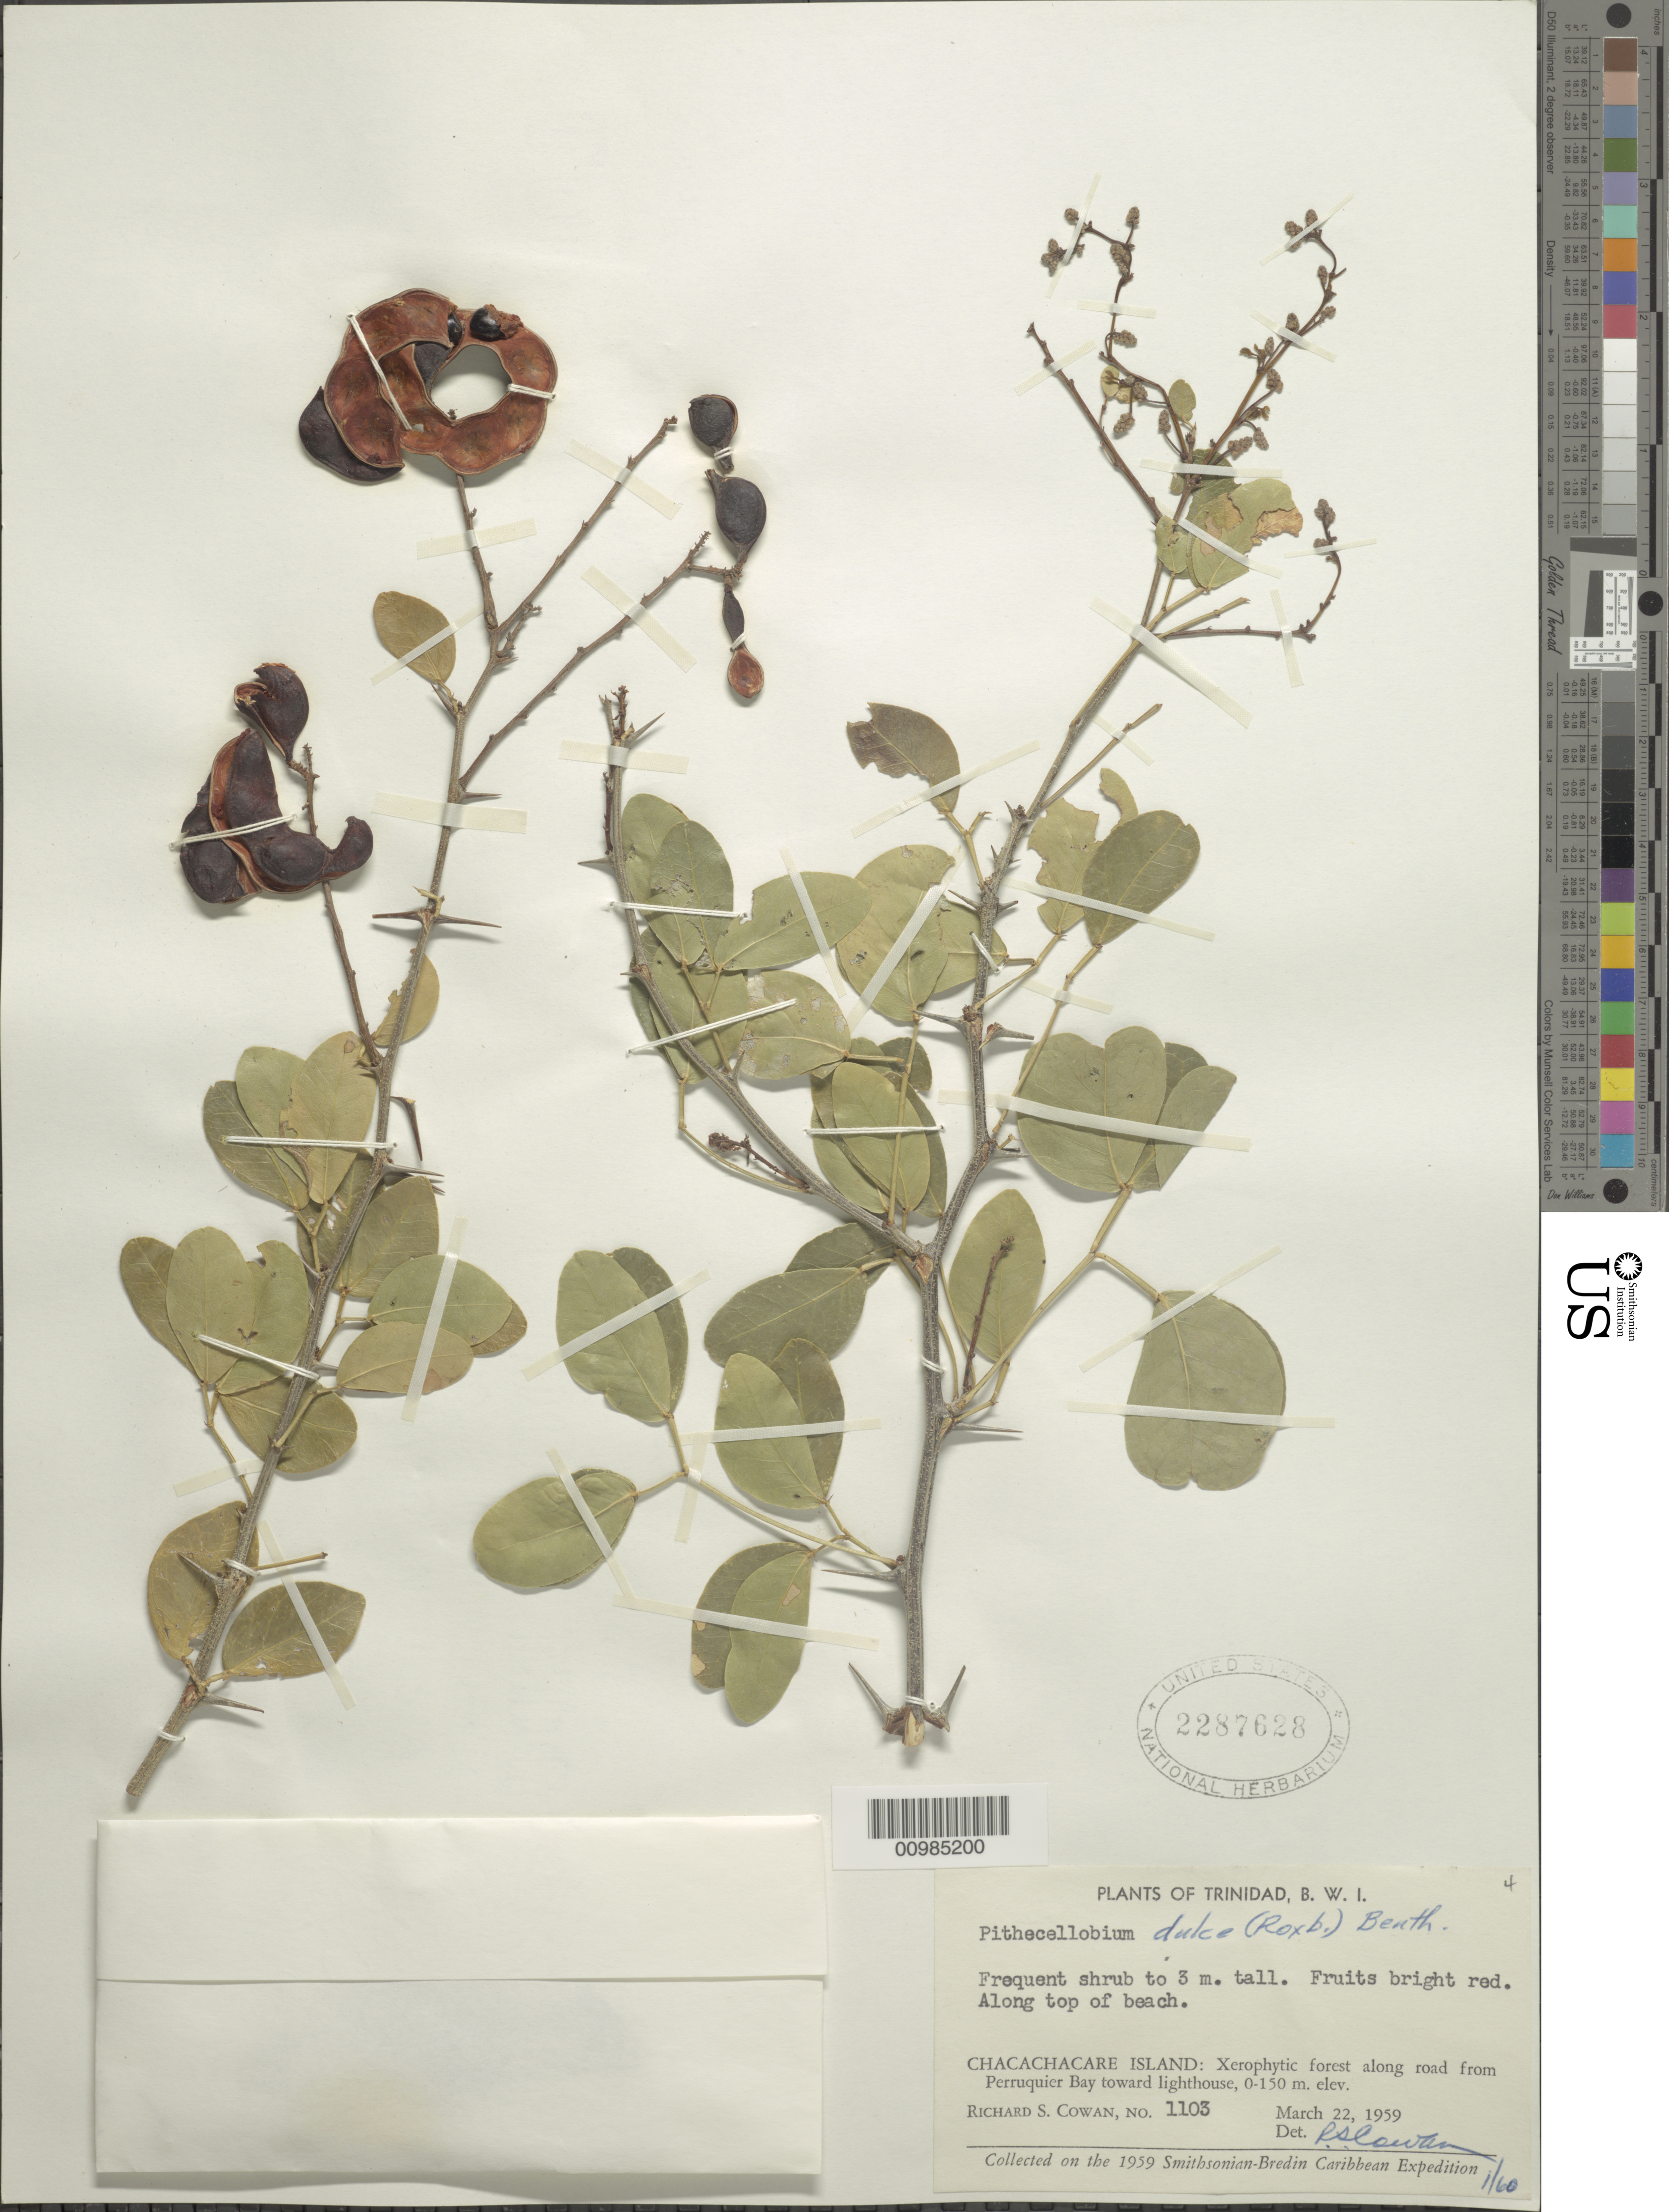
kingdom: Plantae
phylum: Tracheophyta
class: Magnoliopsida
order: Fabales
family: Fabaceae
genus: Pithecellobium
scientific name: Pithecellobium dulce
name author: (Roxb.) Benth.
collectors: R. S. Cowan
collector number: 1103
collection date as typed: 22 Mar 1959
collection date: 1959-03-22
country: Trinidad and Tobago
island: Chacachacare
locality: Chacachacare Island: Xerophytic forest along road from Perruquier Bay toward lighthouse.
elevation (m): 0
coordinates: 0 N, 0 E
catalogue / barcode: US 2287628